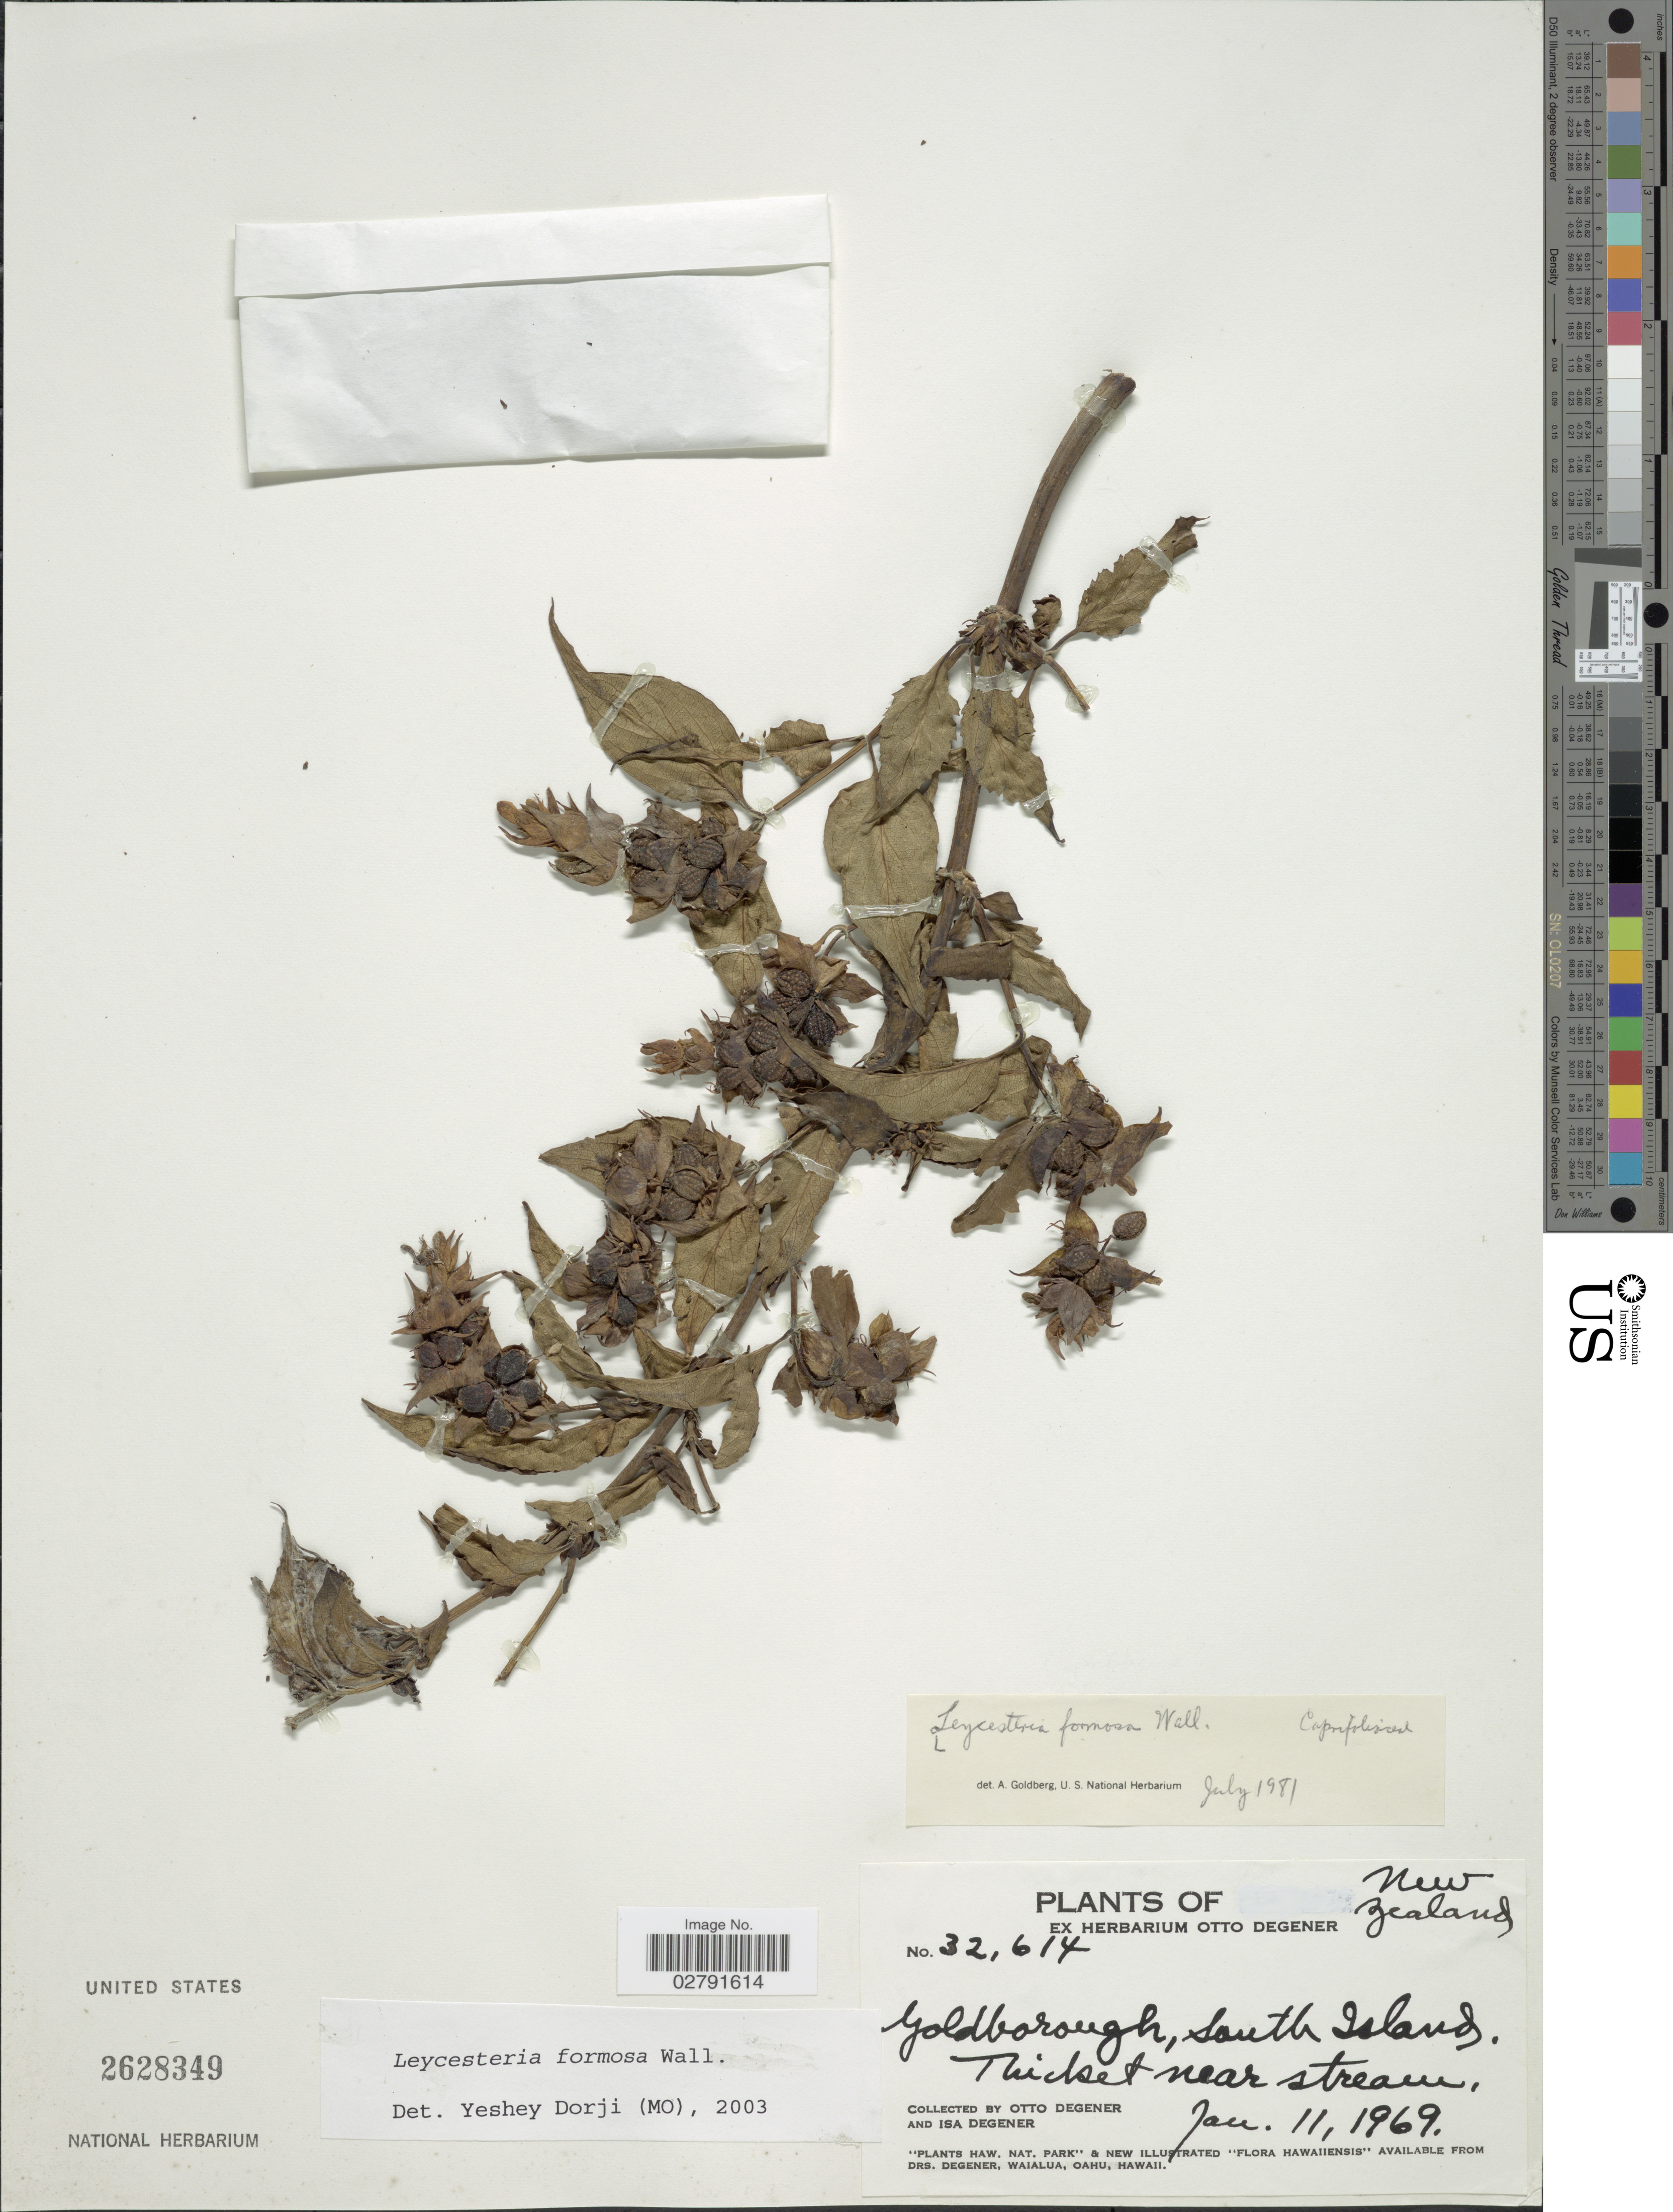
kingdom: Plantae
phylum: Tracheophyta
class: Magnoliopsida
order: Dipsacales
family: Caprifoliaceae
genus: Leycesteria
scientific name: Leycesteria formosa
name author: Wall.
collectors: O. Degener & I. Degener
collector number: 32614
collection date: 1969-01-11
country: New Zealand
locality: Goldborough, South Island.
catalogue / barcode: US 2628349